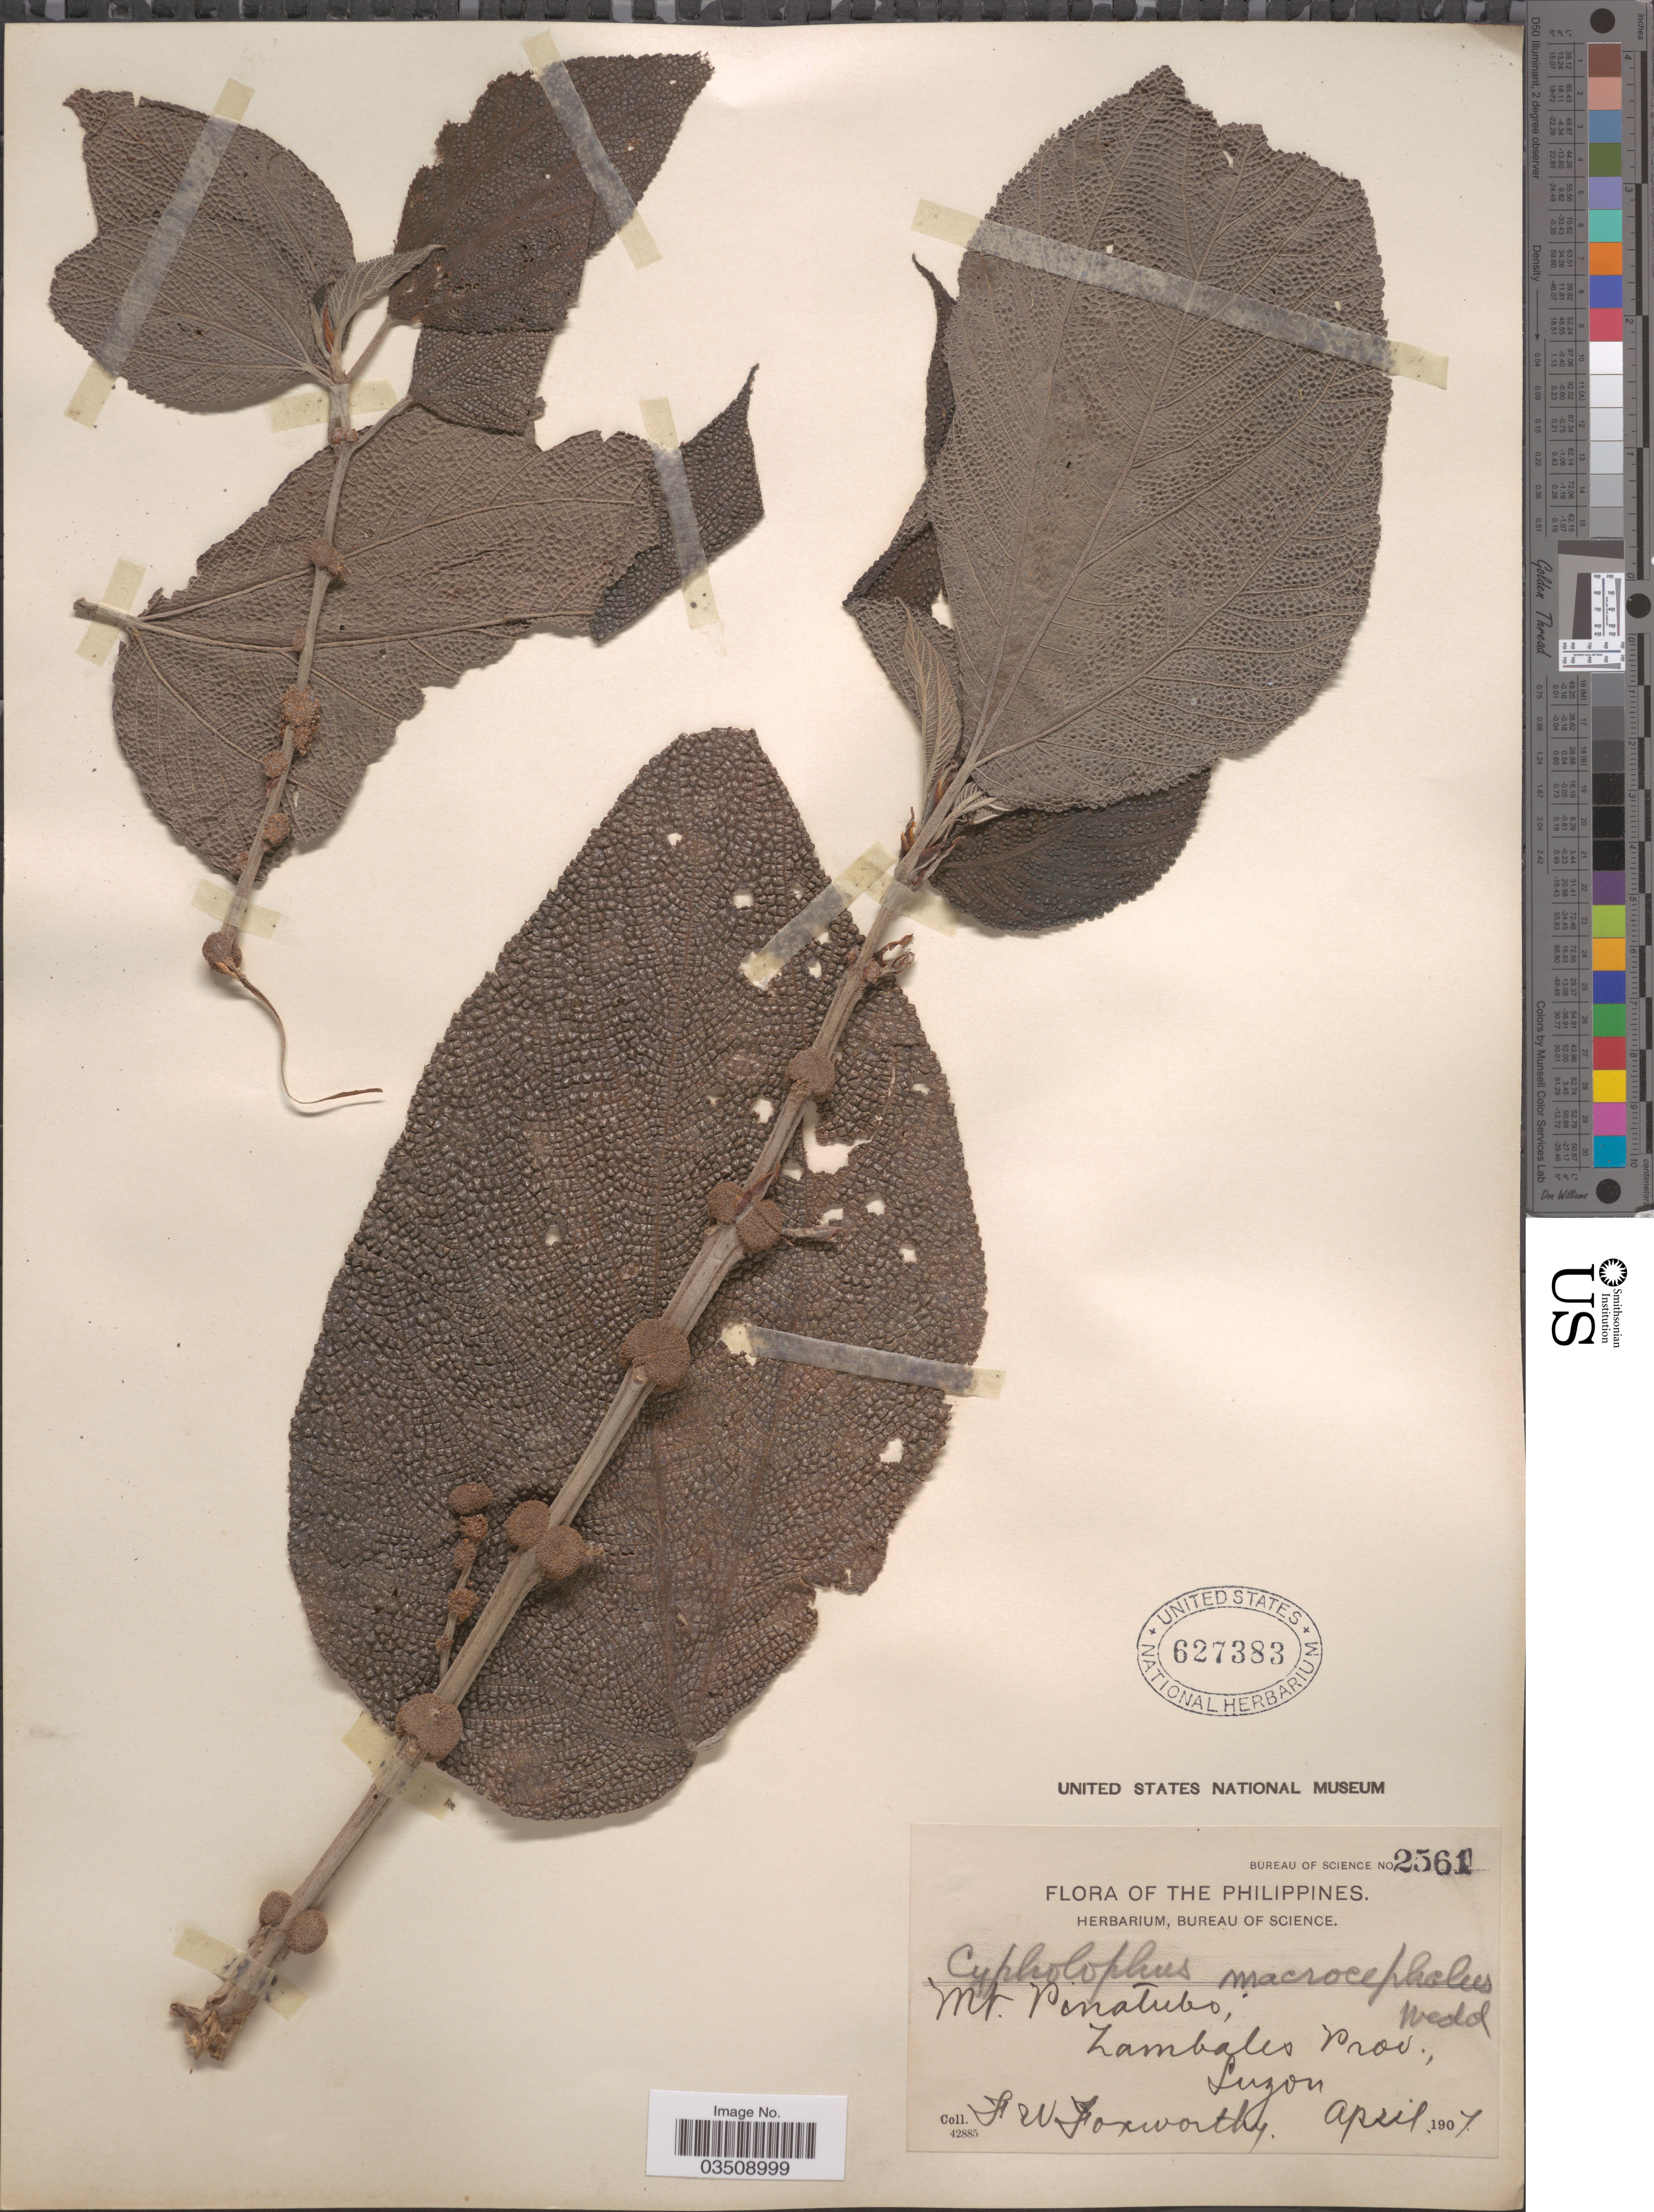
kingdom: Plantae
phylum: Tracheophyta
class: Magnoliopsida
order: Rosales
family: Urticaceae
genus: Cypholophus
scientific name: Cypholophus moluccanus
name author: (Blume) Miq.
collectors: F. W. Foxworthy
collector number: Bureau of Science 2561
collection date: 1907-04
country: Philippines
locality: Mt. Pinatubo, Zambales Prov., Luzon.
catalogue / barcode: US 627383